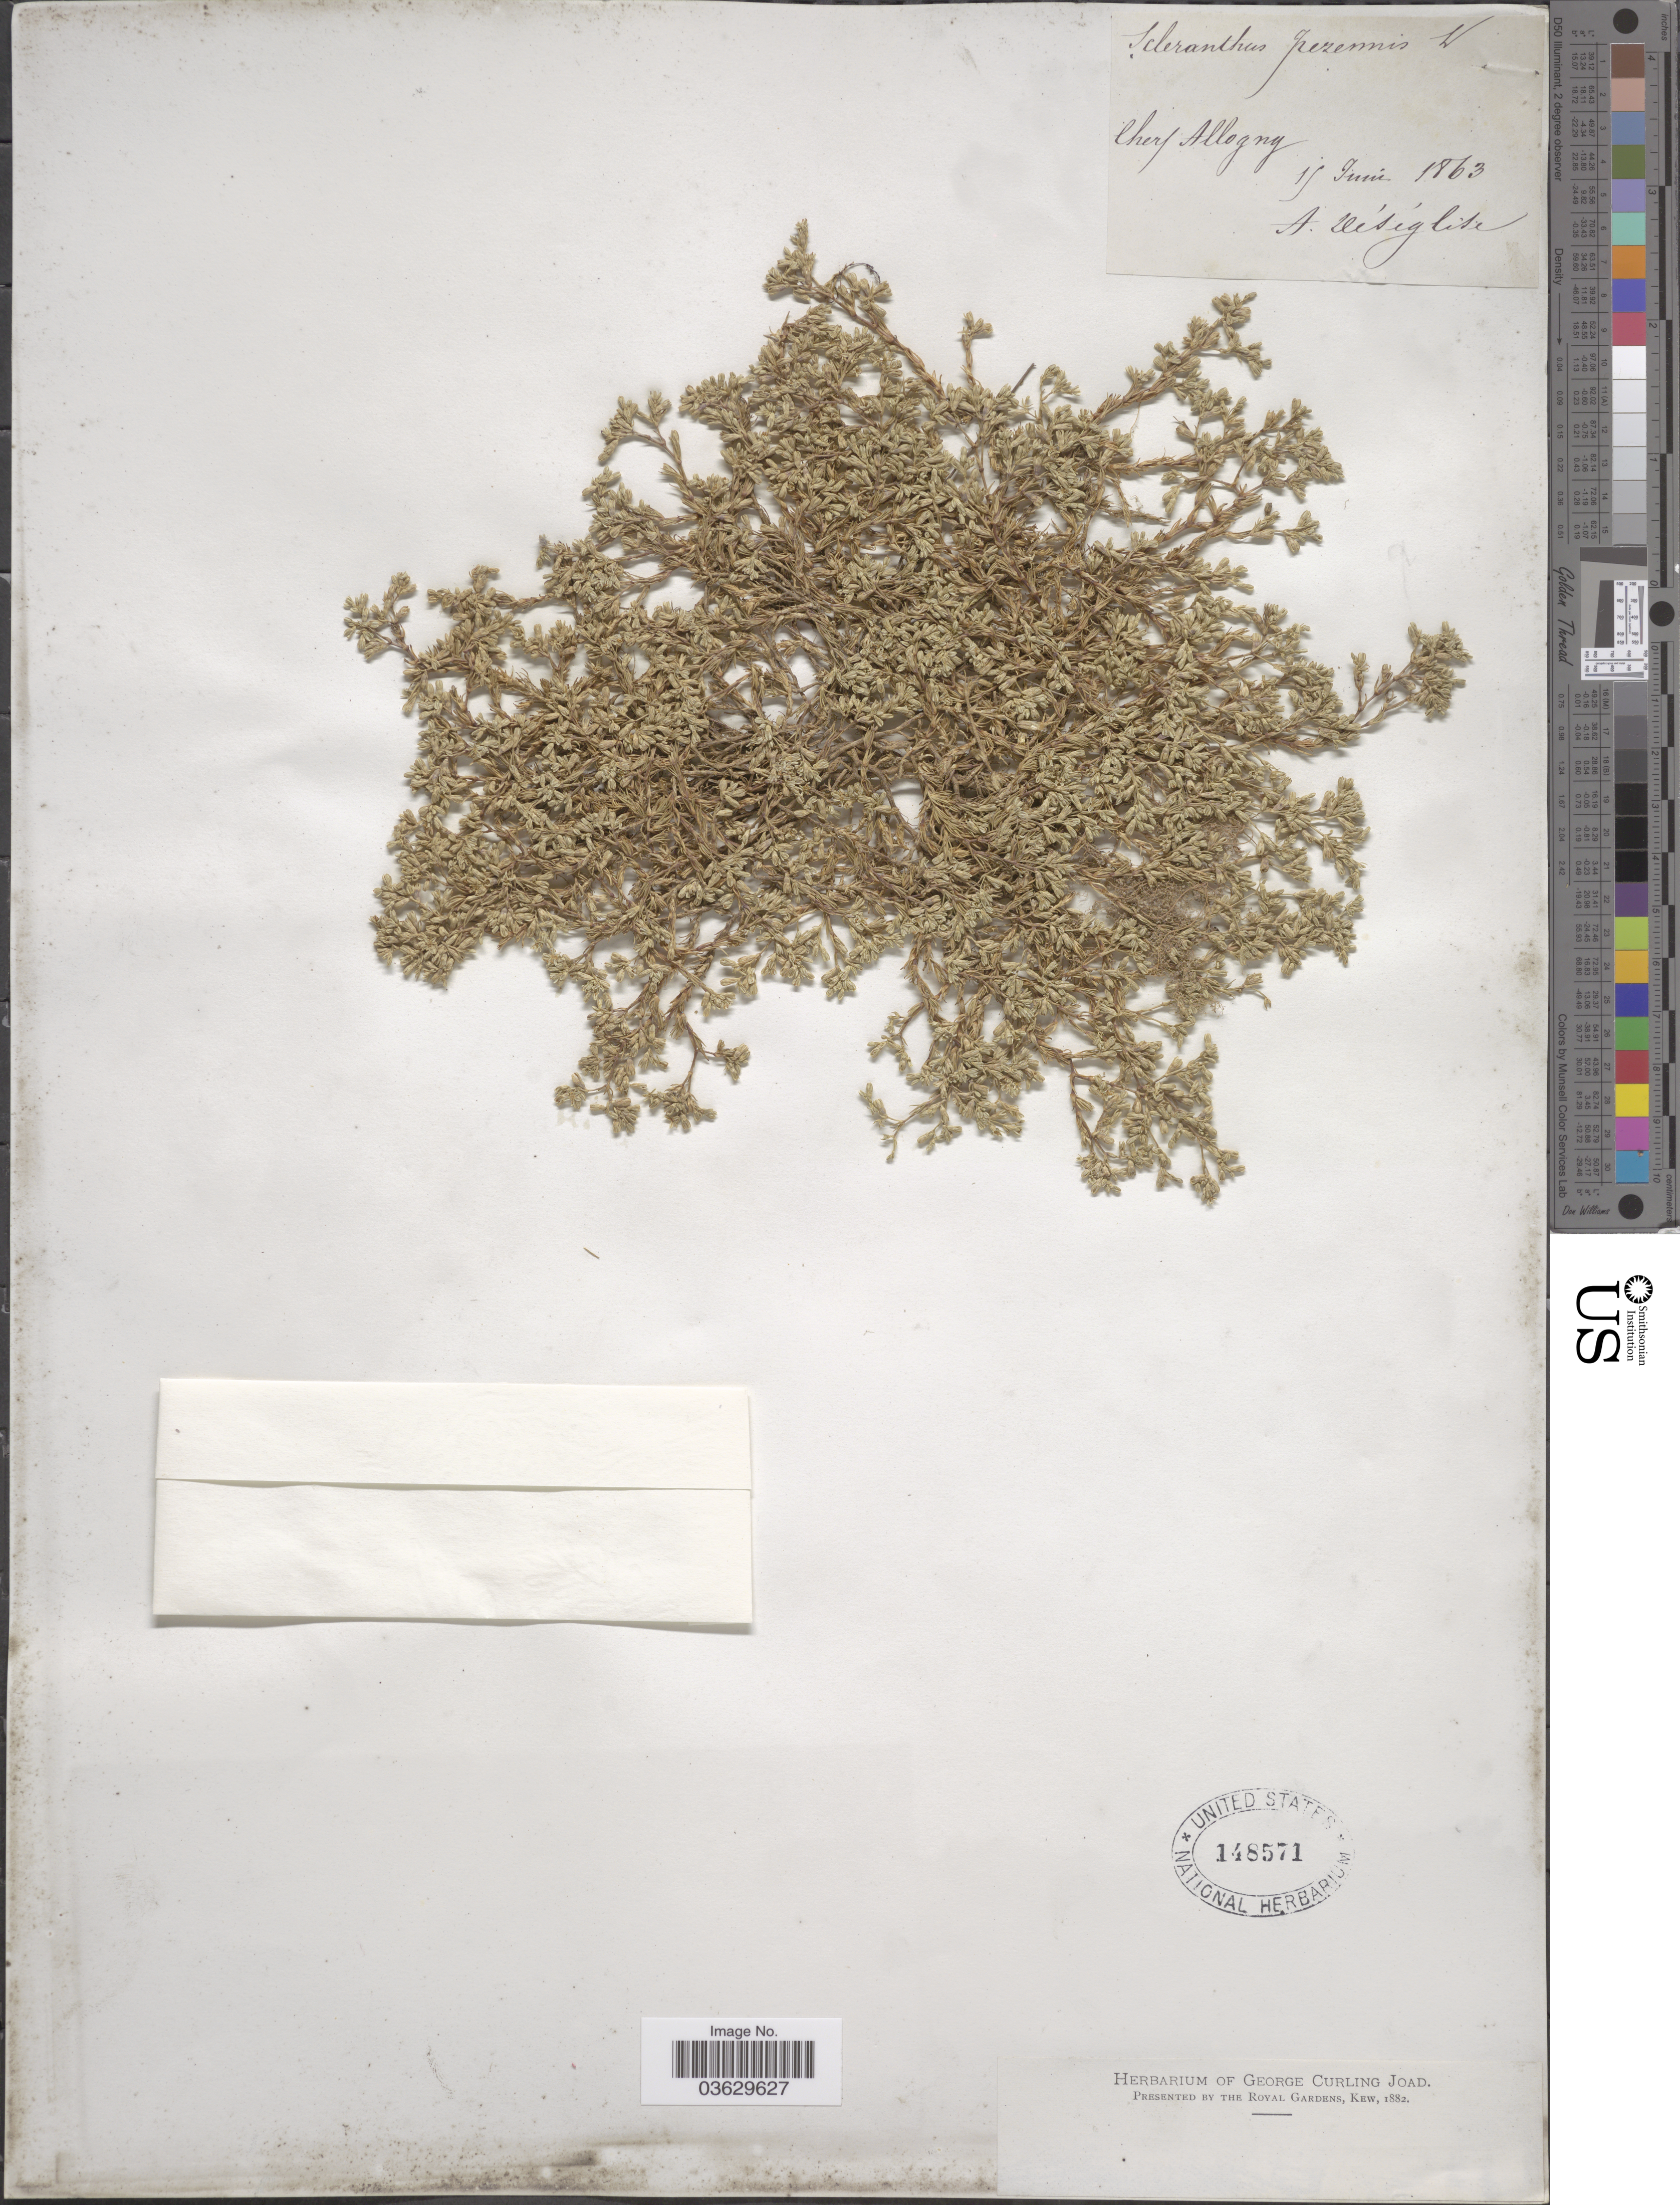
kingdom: Plantae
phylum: Tracheophyta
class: Magnoliopsida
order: Caryophyllales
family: Caryophyllaceae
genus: Scleranthus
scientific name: Scleranthus perennis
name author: L.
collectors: A. Desiglise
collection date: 1863-06-15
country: France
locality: Cherf Allogny.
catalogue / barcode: US 148571